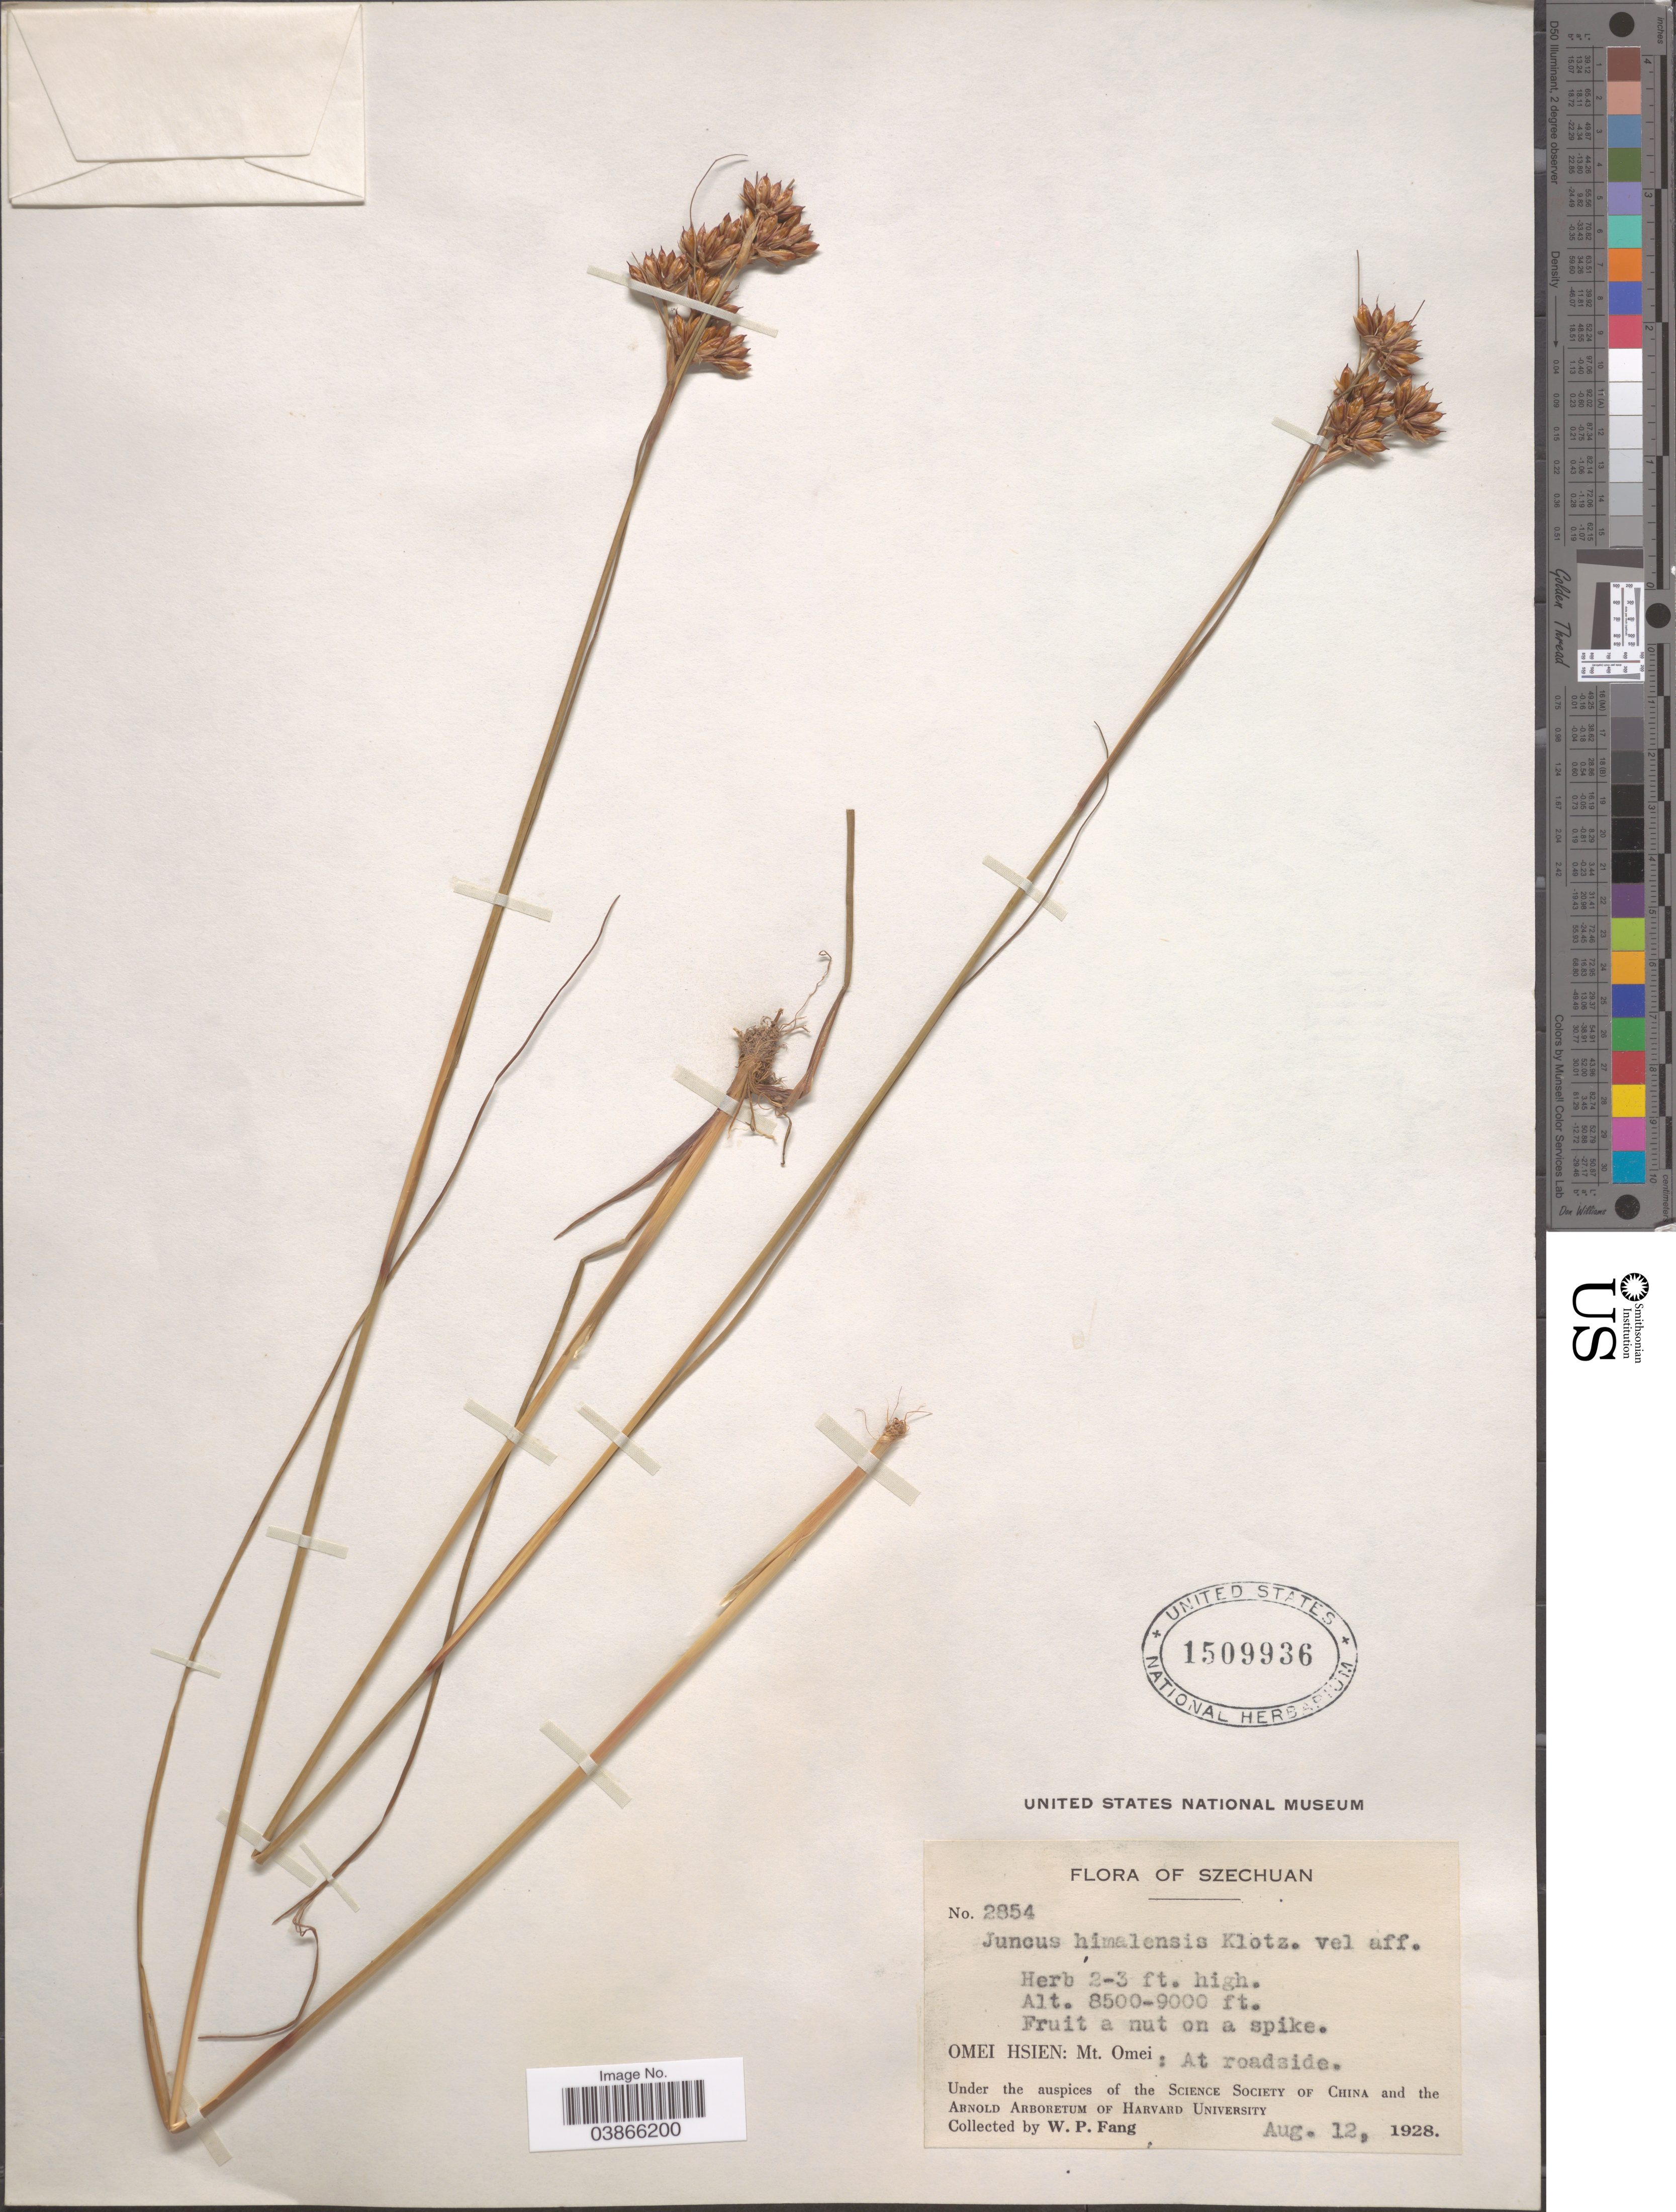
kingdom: Plantae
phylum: Tracheophyta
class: Liliopsida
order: Poales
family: Juncaceae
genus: Juncus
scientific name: Juncus himalensis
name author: Klotzsch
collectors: W. P. Fang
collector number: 2854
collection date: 1928-08-12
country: China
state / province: Sichuan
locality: Szechuan. Omei Hsien: Mt. Omei: At roadside.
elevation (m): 2591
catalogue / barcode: US 1509936